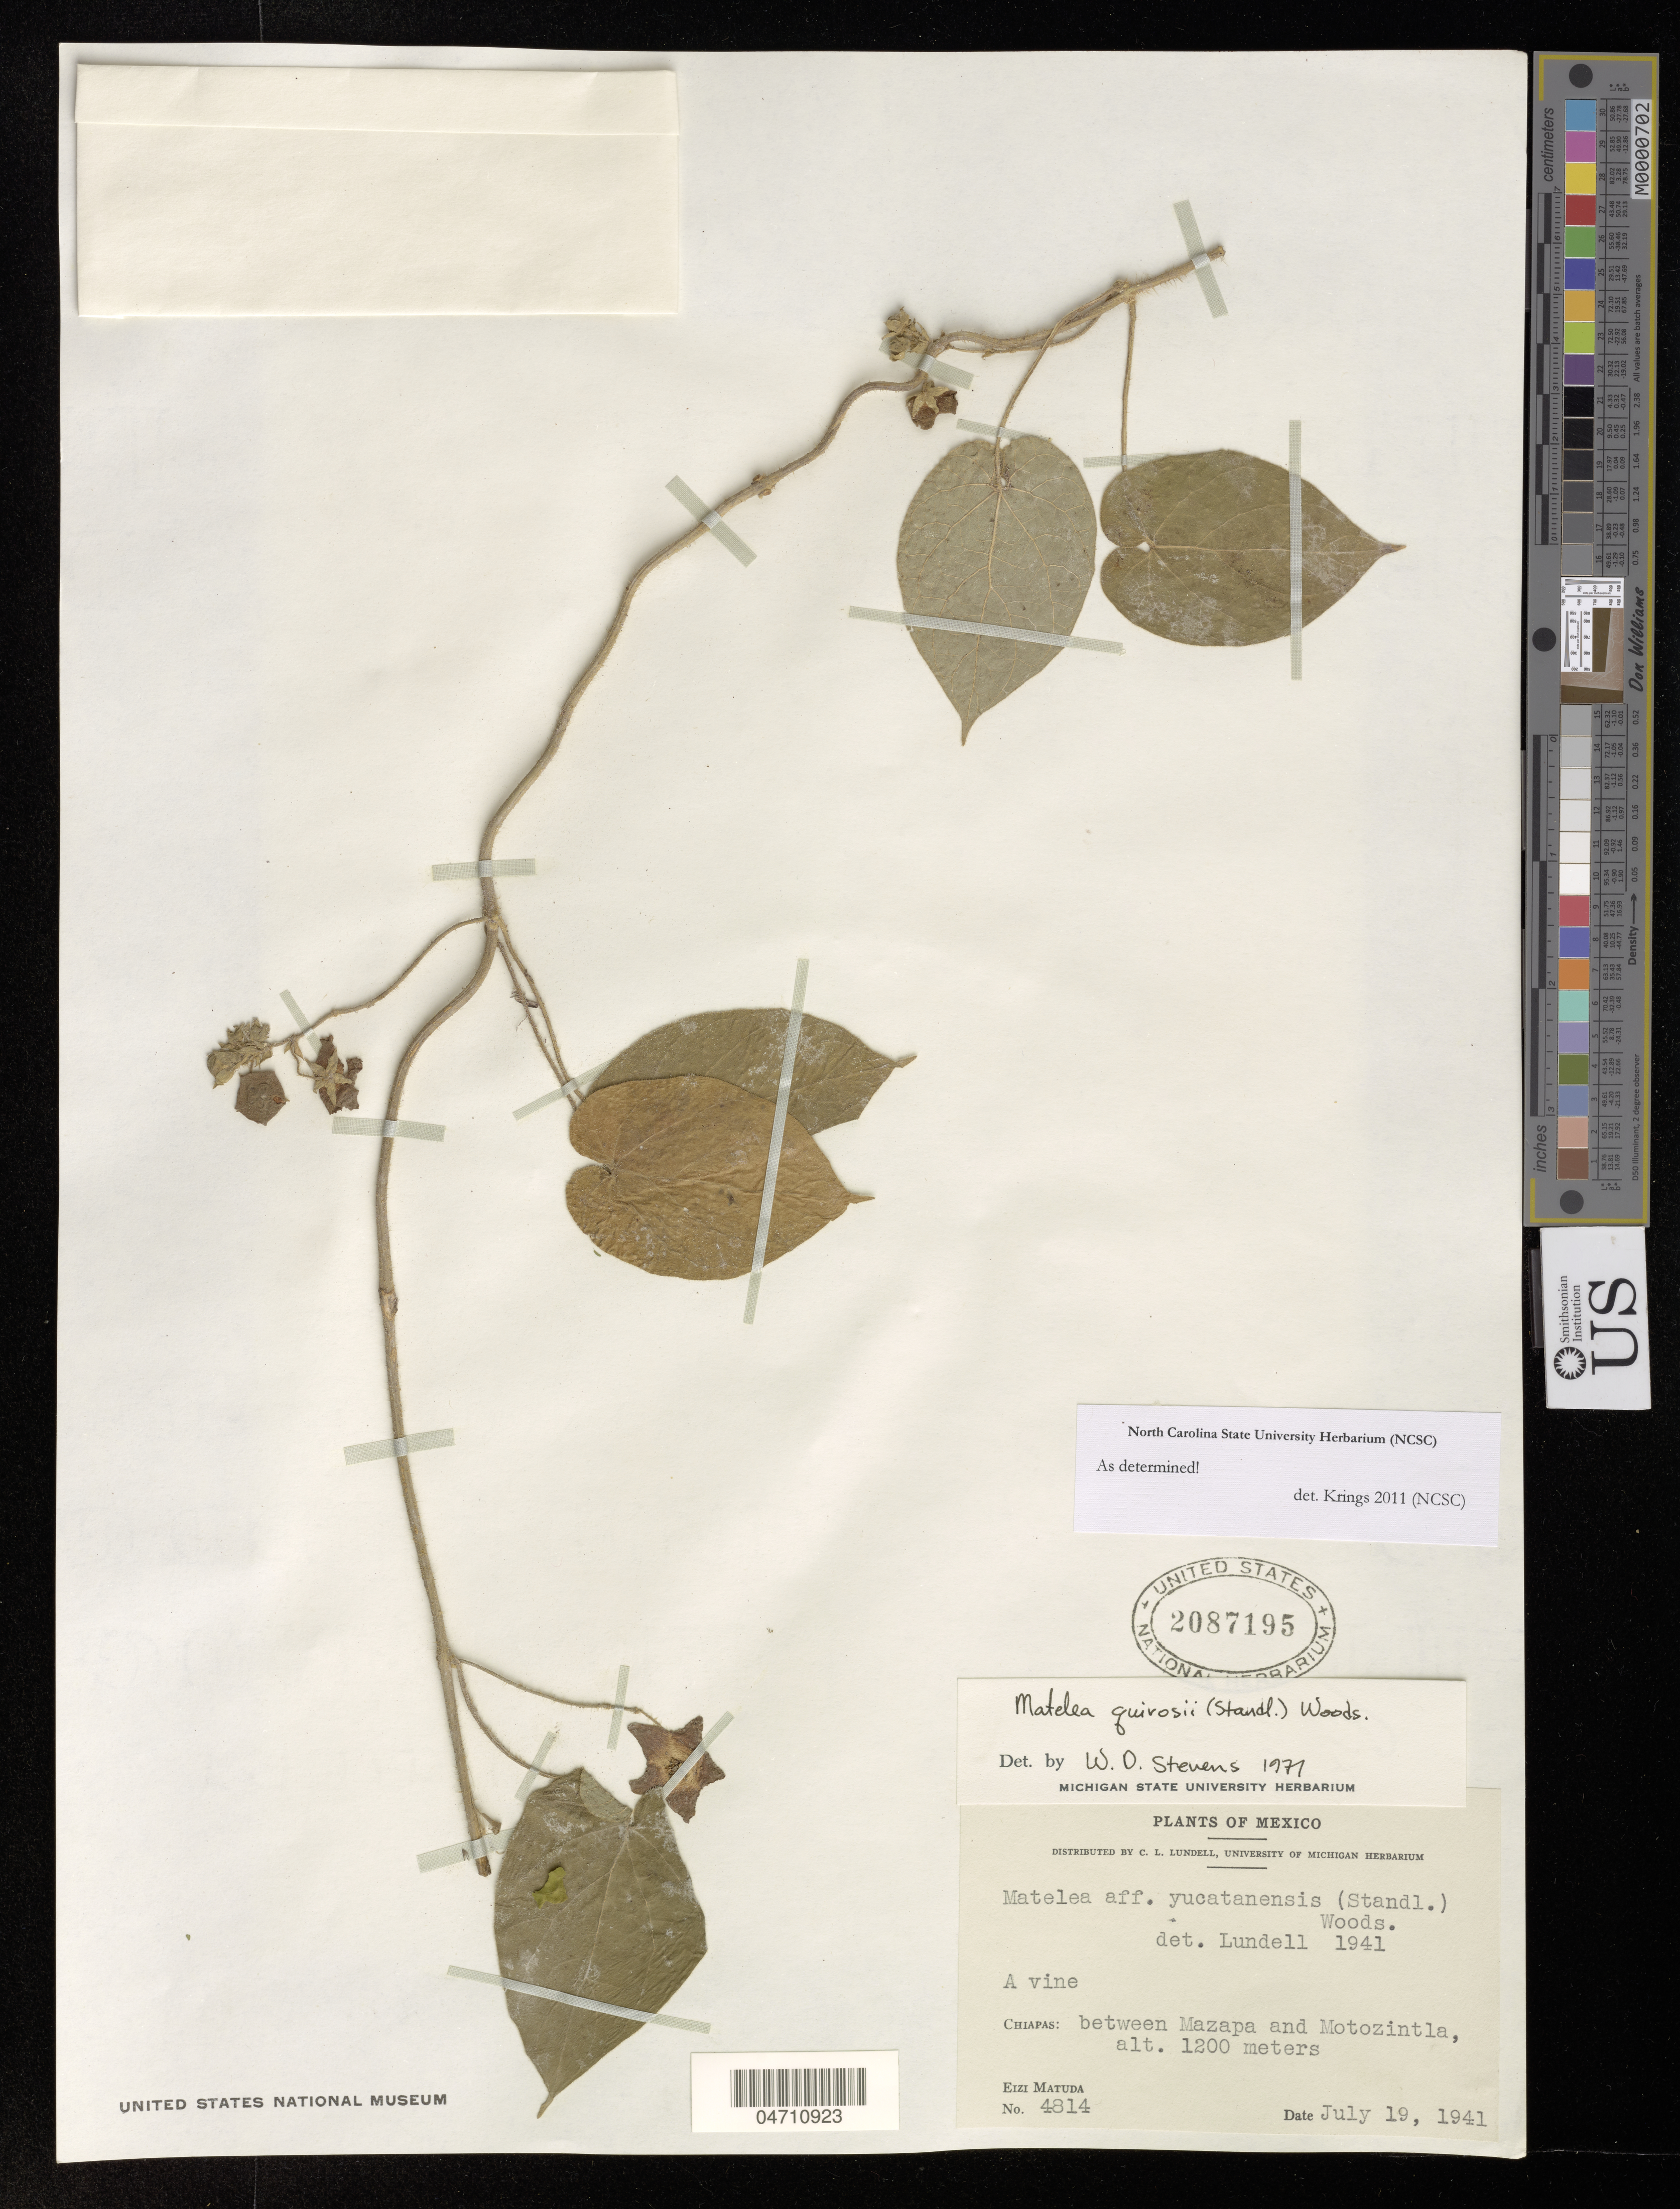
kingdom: Plantae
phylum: Tracheophyta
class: Magnoliopsida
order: Gentianales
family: Apocynaceae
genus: Matelea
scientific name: Matelea quirosii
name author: (Standl.) Woodson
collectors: E. Matuda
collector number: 4814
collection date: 1941-07-19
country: Mexico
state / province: Chiapas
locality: Between Mazapa and Motozintla.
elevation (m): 1200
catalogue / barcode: US 2087195